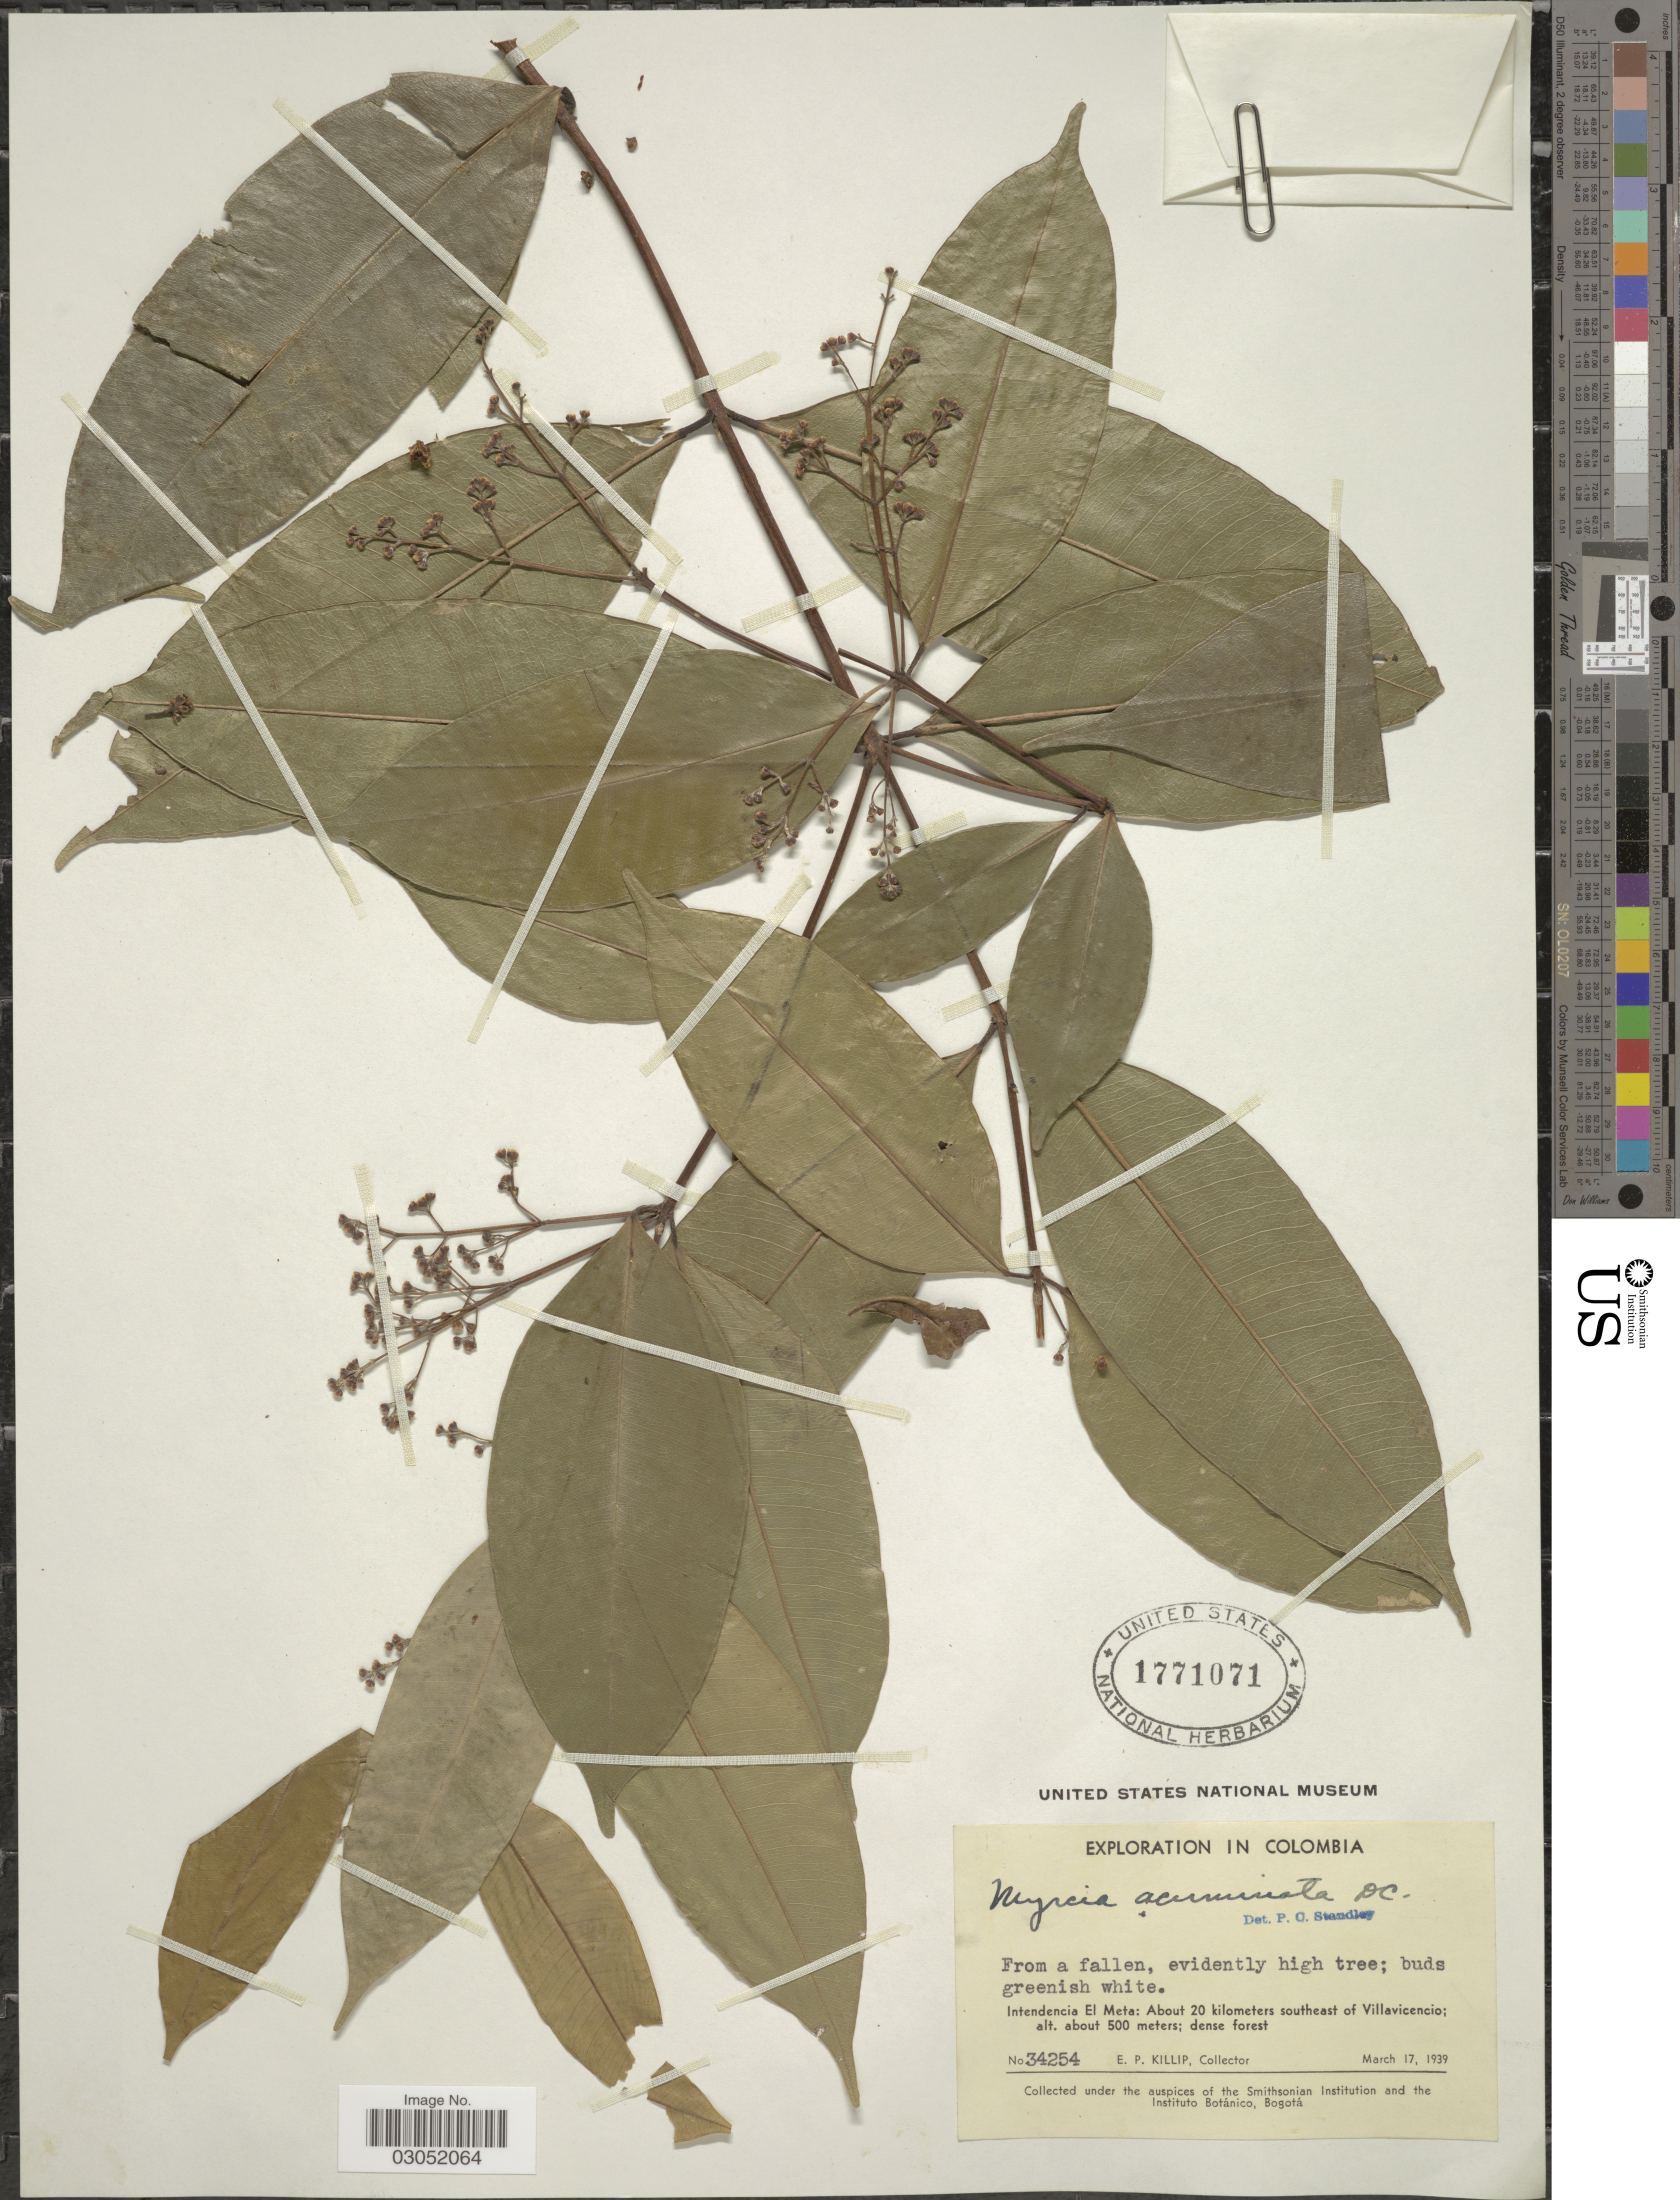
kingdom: Plantae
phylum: Tracheophyta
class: Magnoliopsida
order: Myrtales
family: Myrtaceae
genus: Myrcia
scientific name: Myrcia acuminata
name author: (Kunth) DC.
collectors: E. P. Killip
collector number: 34254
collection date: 1939-03-17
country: Colombia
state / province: Meta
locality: Intendencia El Meta: About 20 kilometers southeast of Villavicencio.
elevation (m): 500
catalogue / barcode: US 1771071